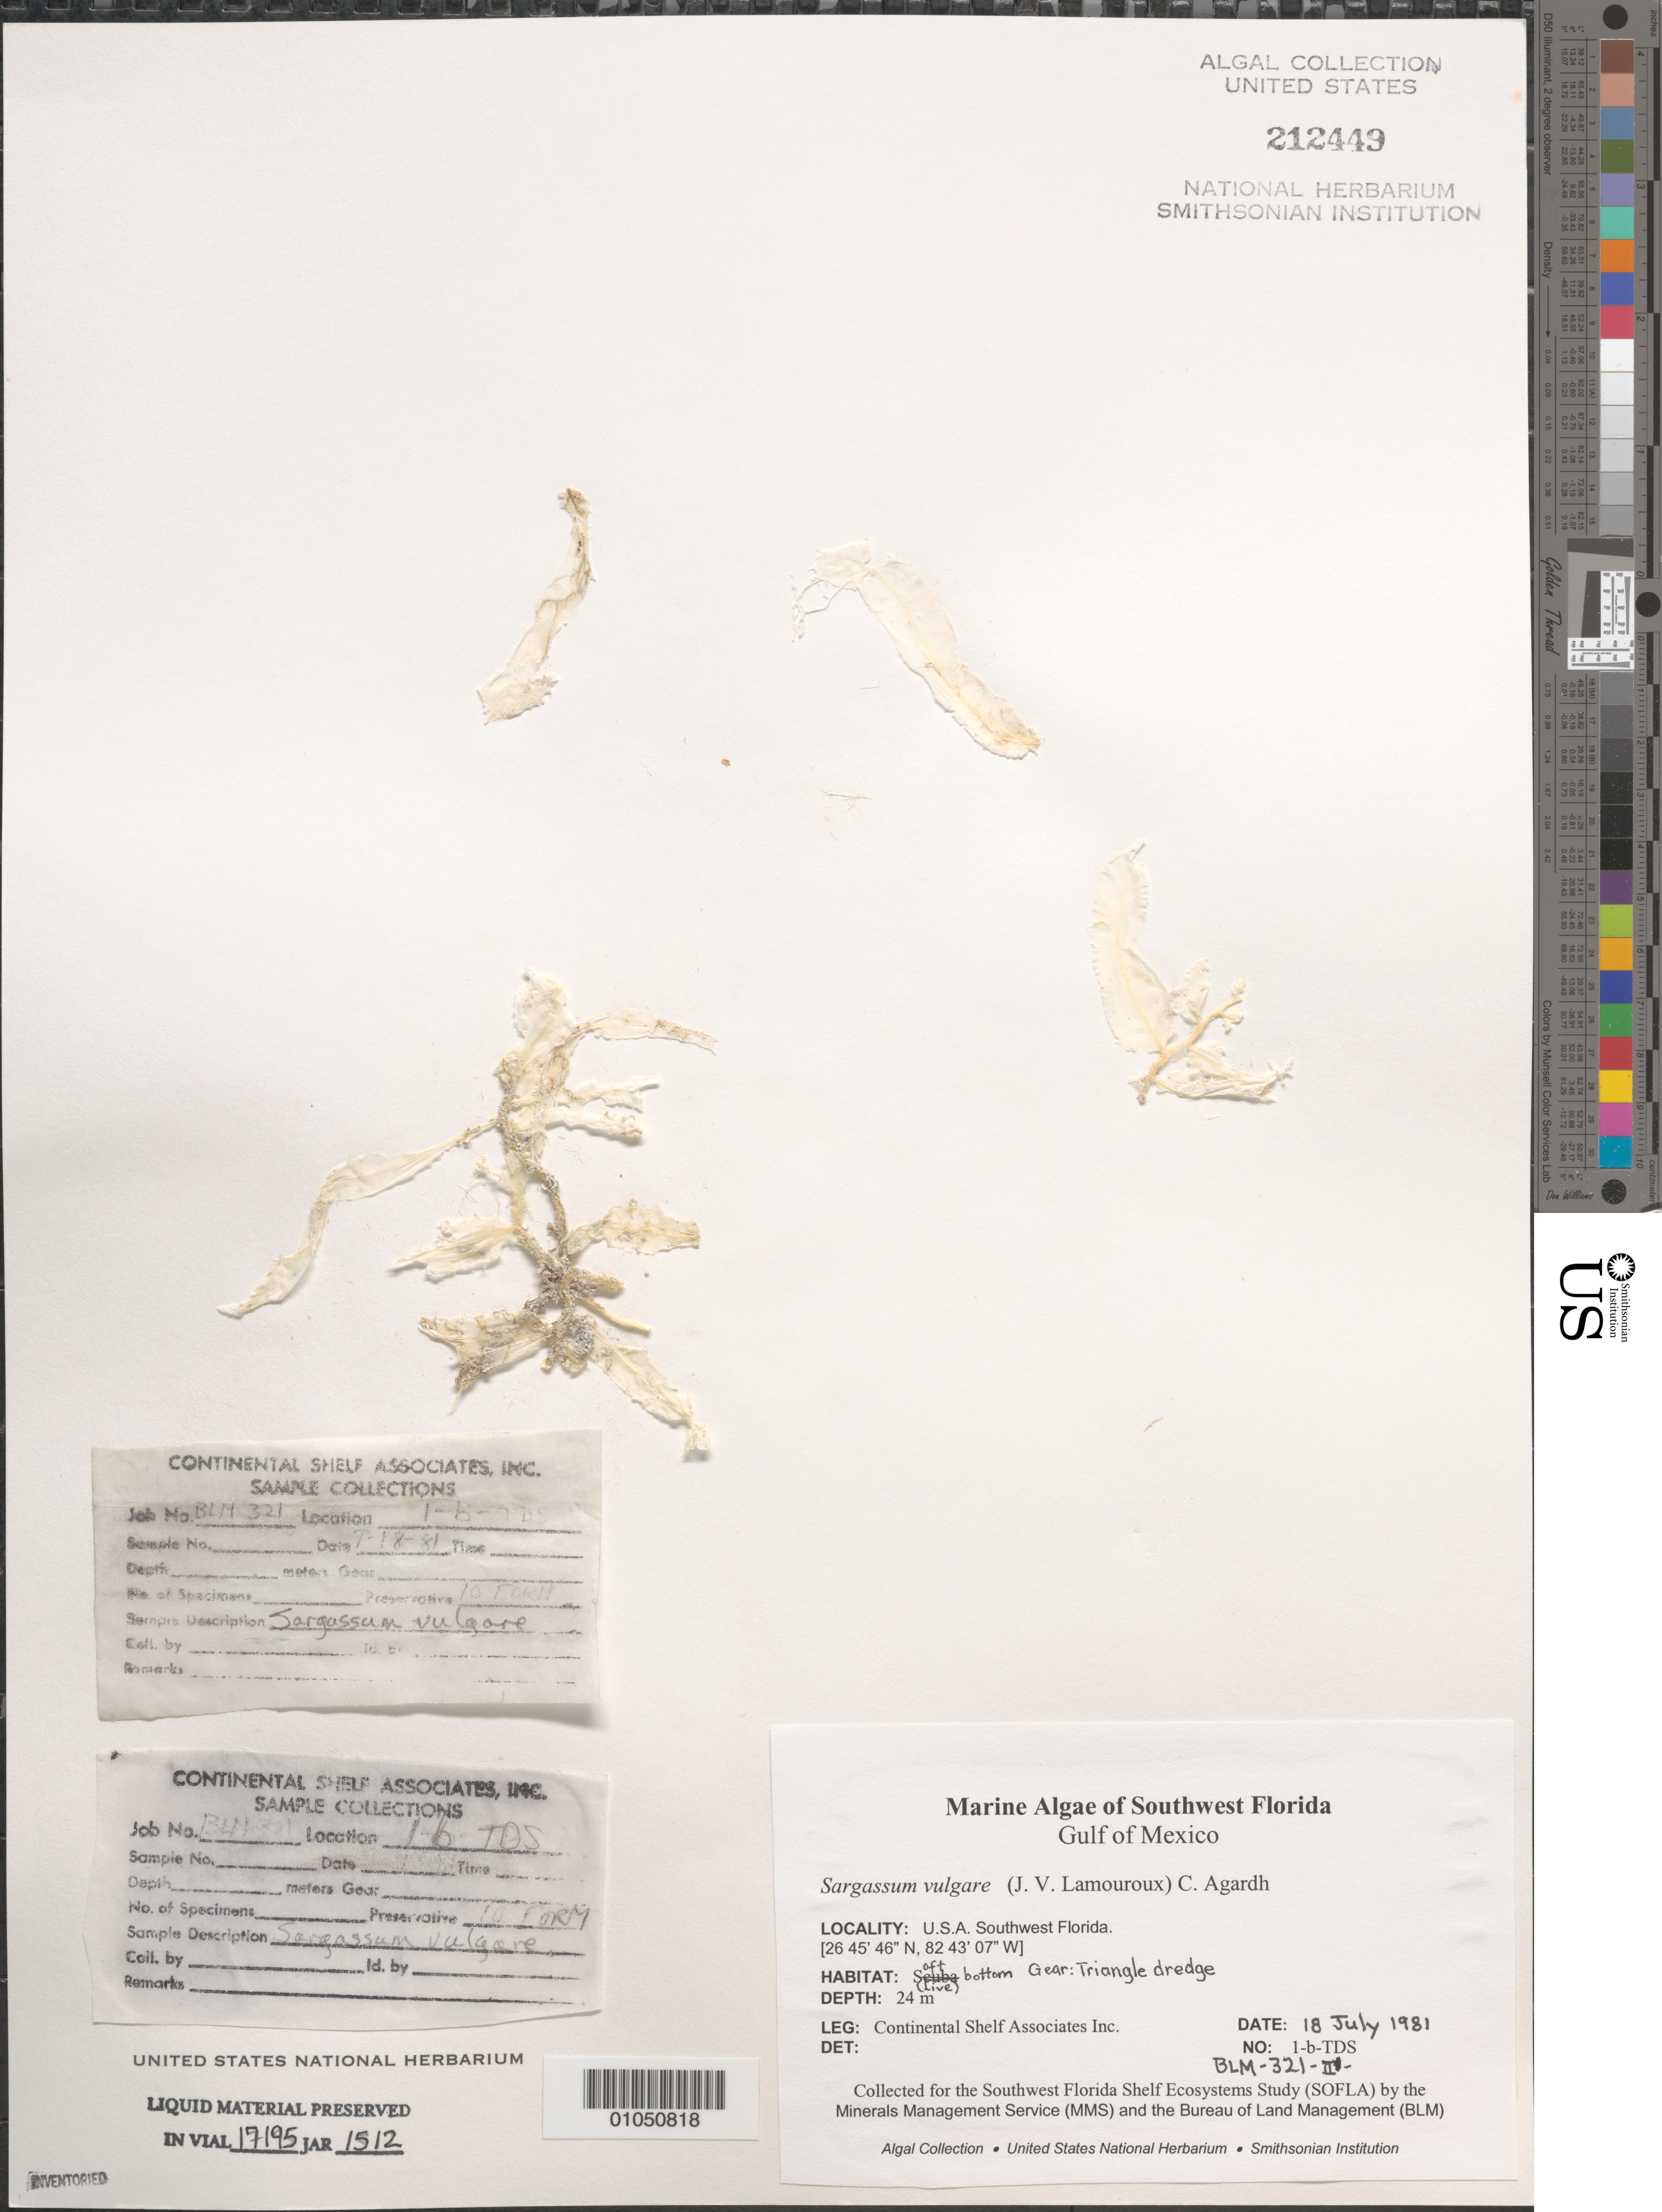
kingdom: Chromista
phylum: Ochrophyta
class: Phaeophyceae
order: Fucales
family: Sargassaceae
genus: Sargassum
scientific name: Sargassum vulgare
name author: C. Agardh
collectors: Continental Shelf Associates for the MMS/BLM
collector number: BLM-321-II-1-B-TDS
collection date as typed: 18 Jul 1981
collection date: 1981-07-18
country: United States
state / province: Florida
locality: Gulf of Mexico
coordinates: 26 45'46"N, 82 43'07"W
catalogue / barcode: US 212449